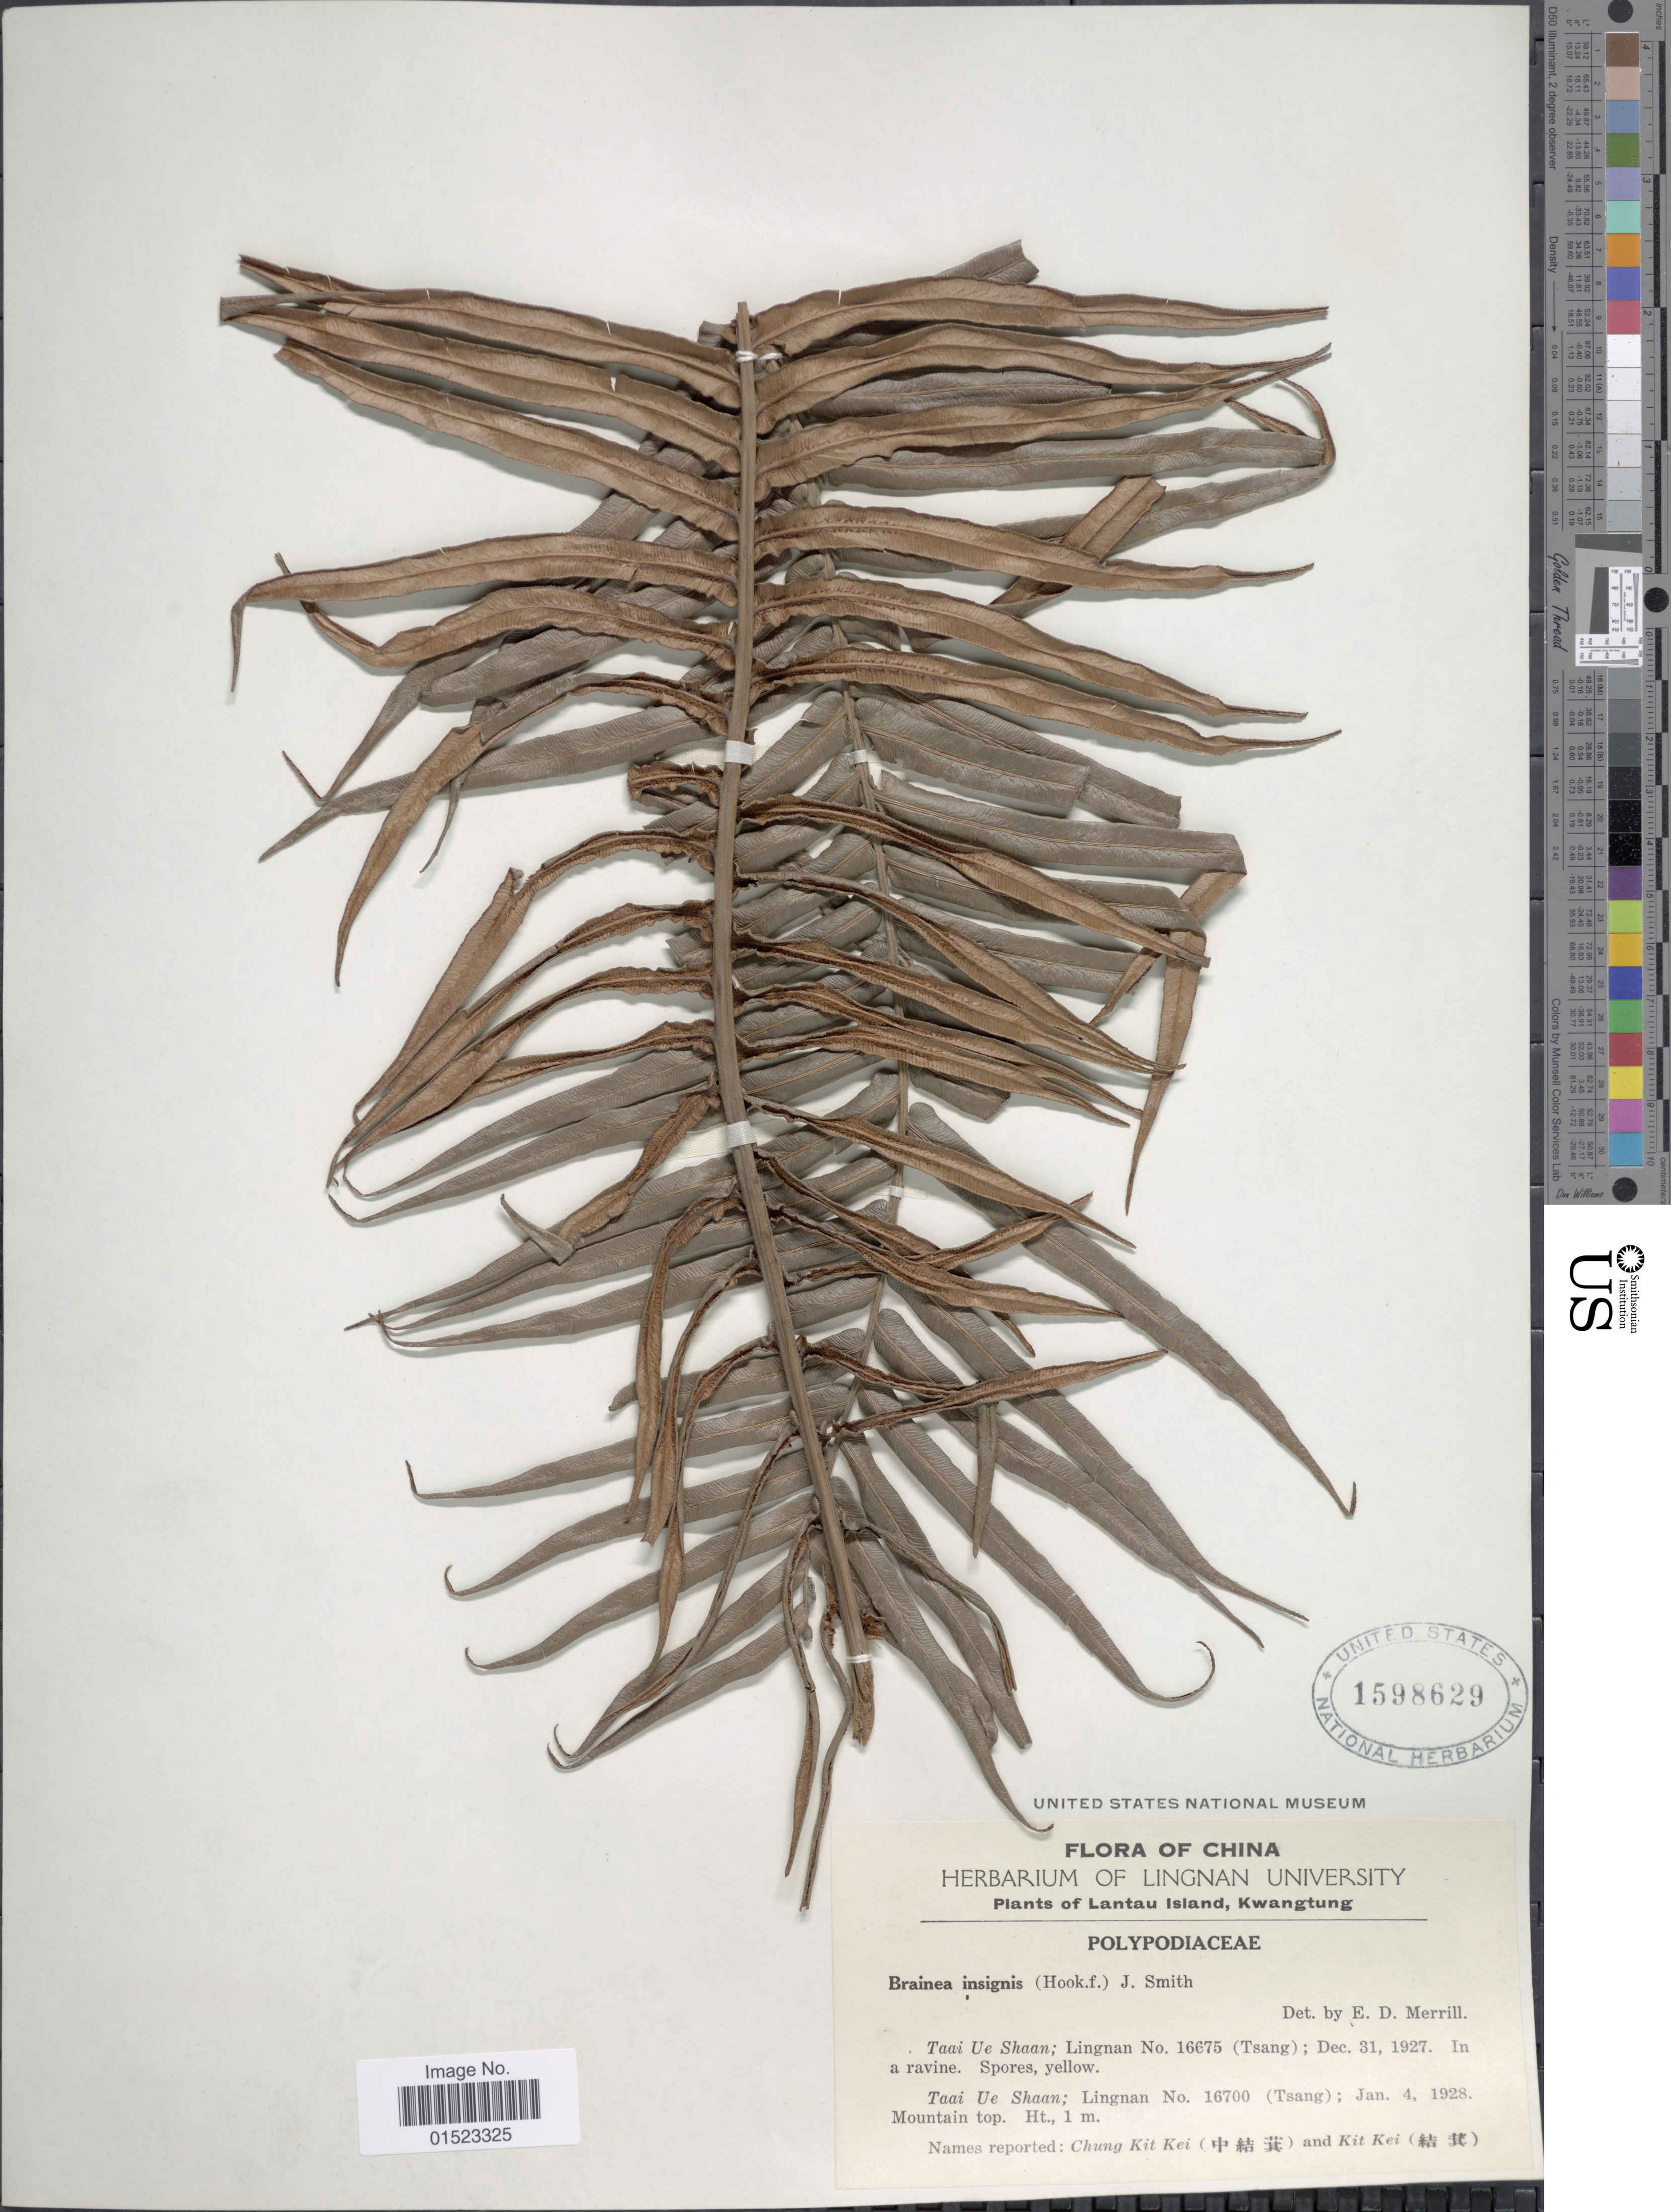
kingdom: Plantae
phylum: Tracheophyta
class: Polypodiopsida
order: Polypodiales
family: Blechnaceae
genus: Brainea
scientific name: Brainea insignis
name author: (Hook.) J. Sm.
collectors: Lingnan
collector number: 16700/16675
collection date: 1927-12-31/1928-01-04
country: China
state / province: Guangdong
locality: Lantau Islands, Kwangtung, Taai Ue Shaan, Mountain Top [unsure placement]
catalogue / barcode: US 1598629